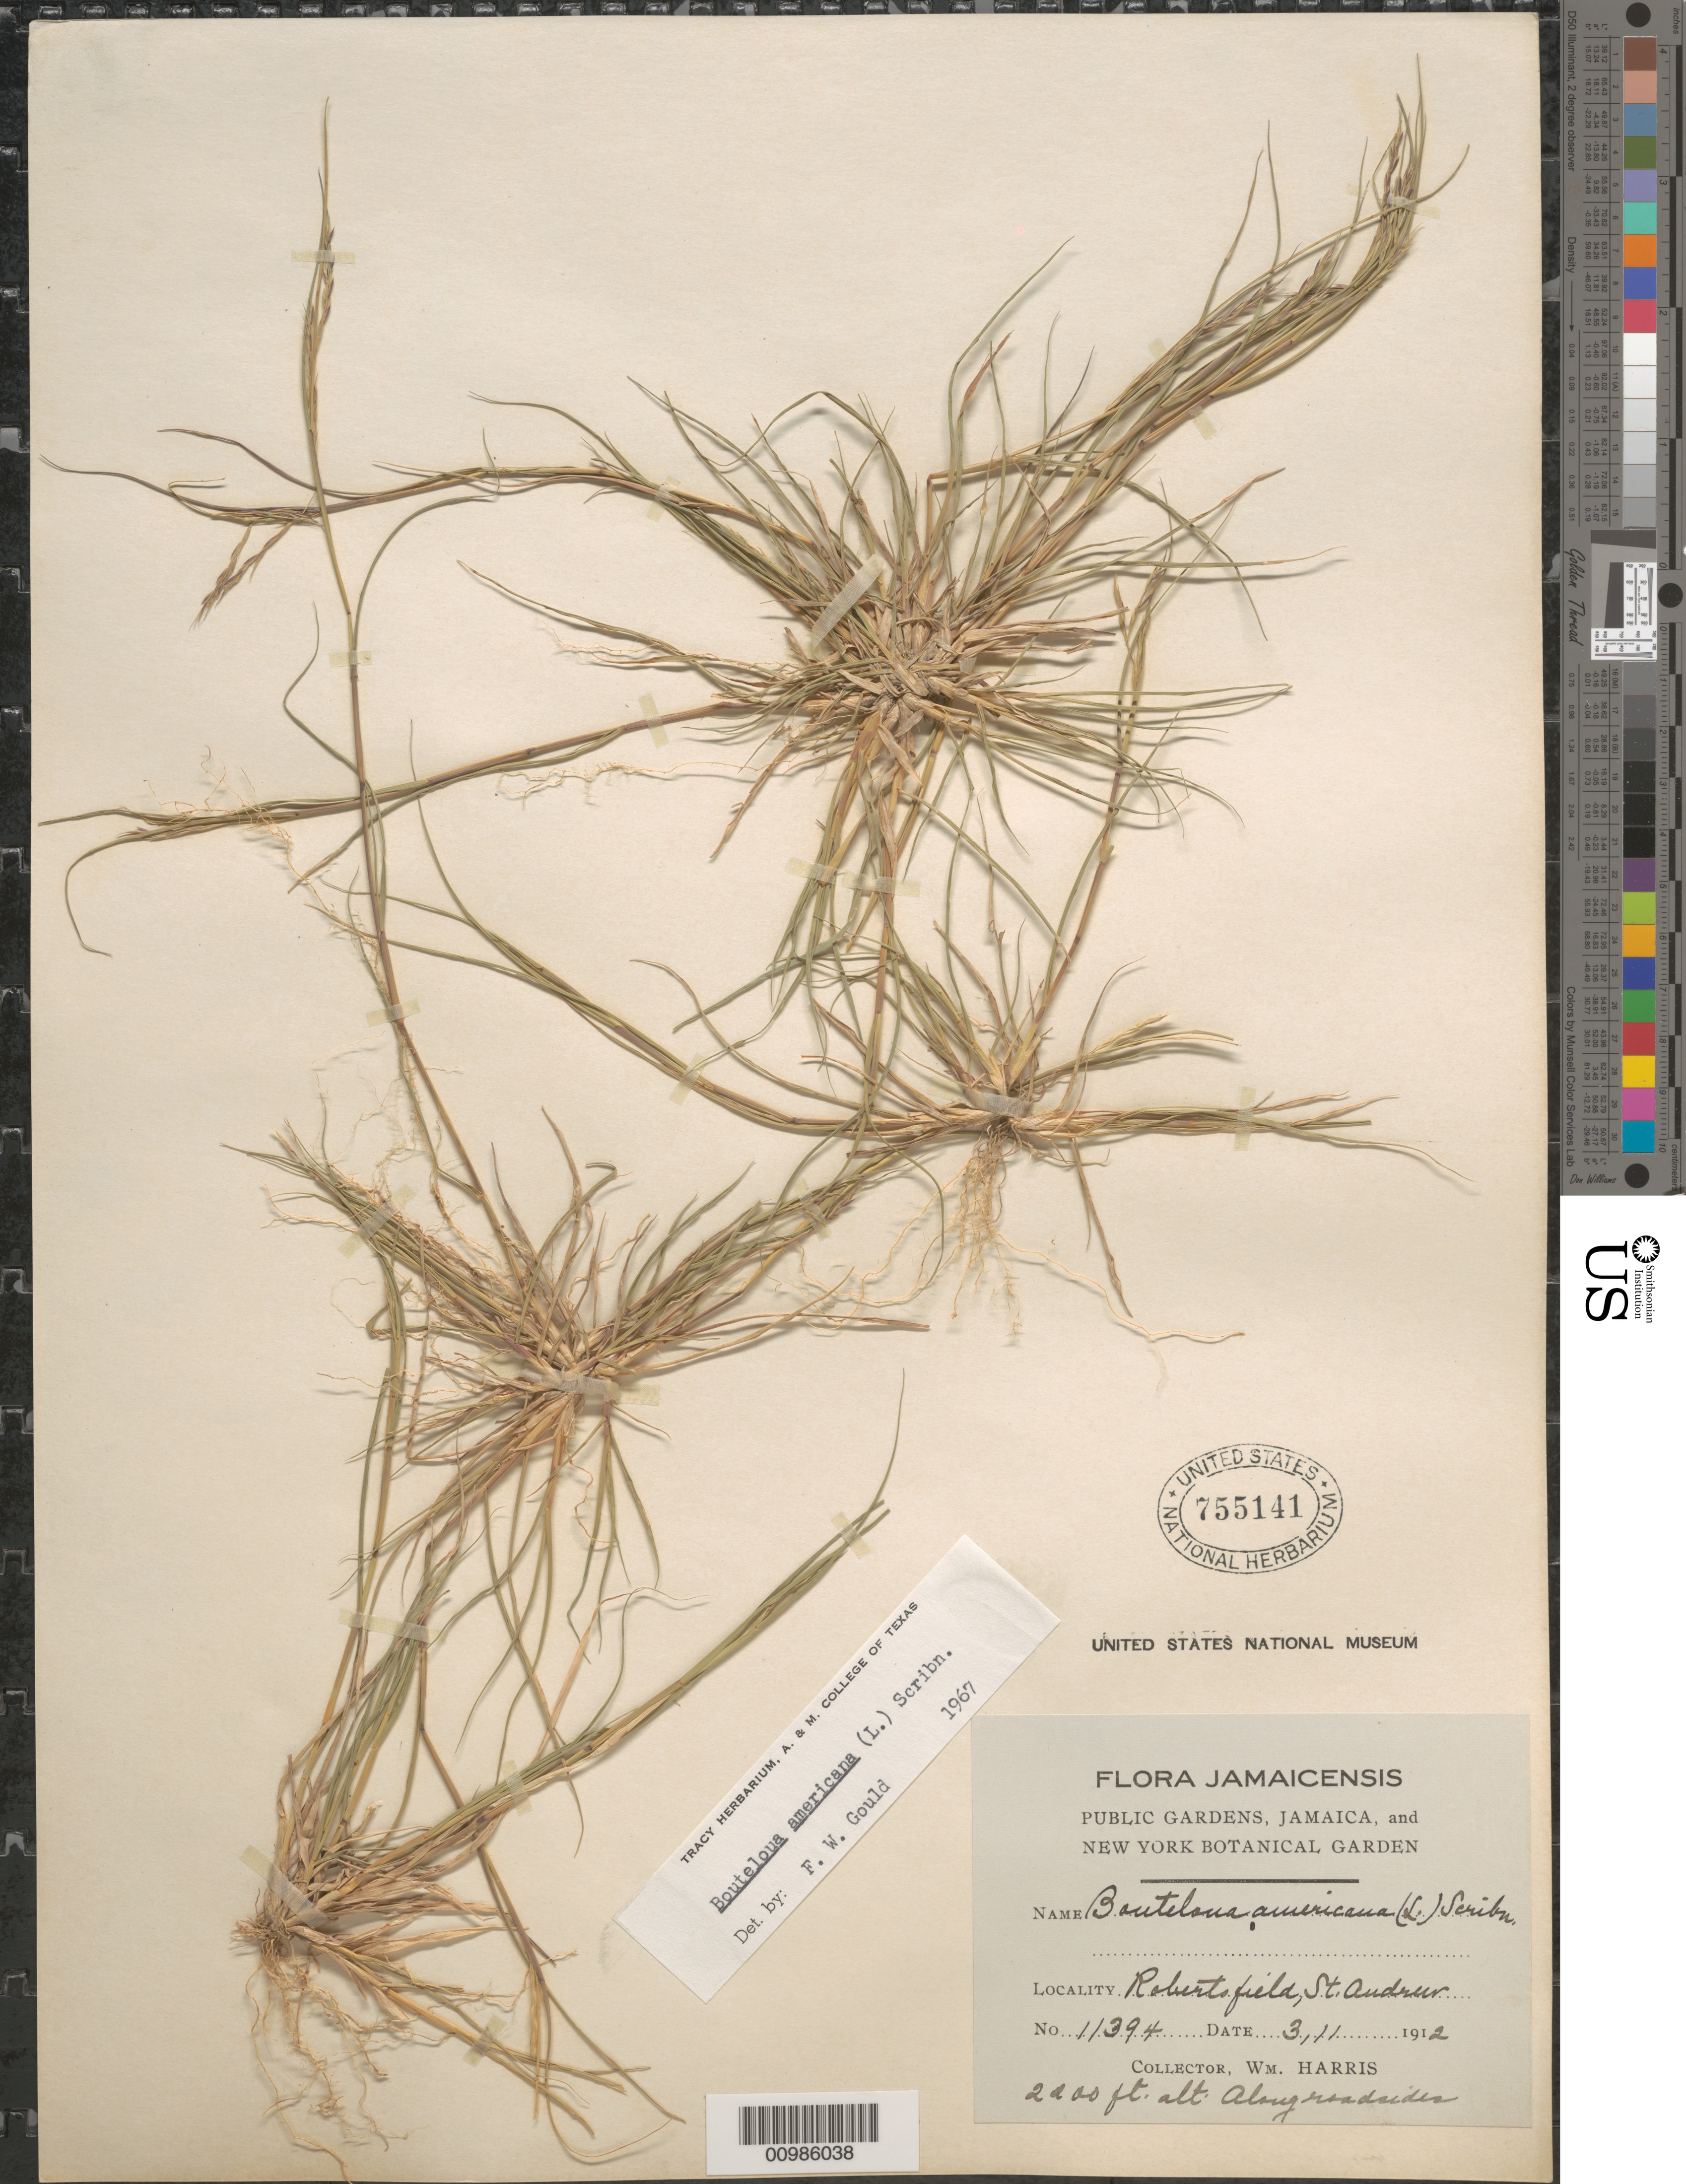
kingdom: Plantae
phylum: Tracheophyta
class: Liliopsida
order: Poales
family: Poaceae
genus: Bouteloua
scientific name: Bouteloua americana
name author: (L.) Scribn.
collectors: W. H. Harris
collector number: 11394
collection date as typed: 11 Mar 1912 or 03 Nov 1912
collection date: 1912-03-11 or 1912-11-03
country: Jamaica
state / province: Saint Andrew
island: Jamaica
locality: Roberto Field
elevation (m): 671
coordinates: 0 N, 0 E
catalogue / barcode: US 755141